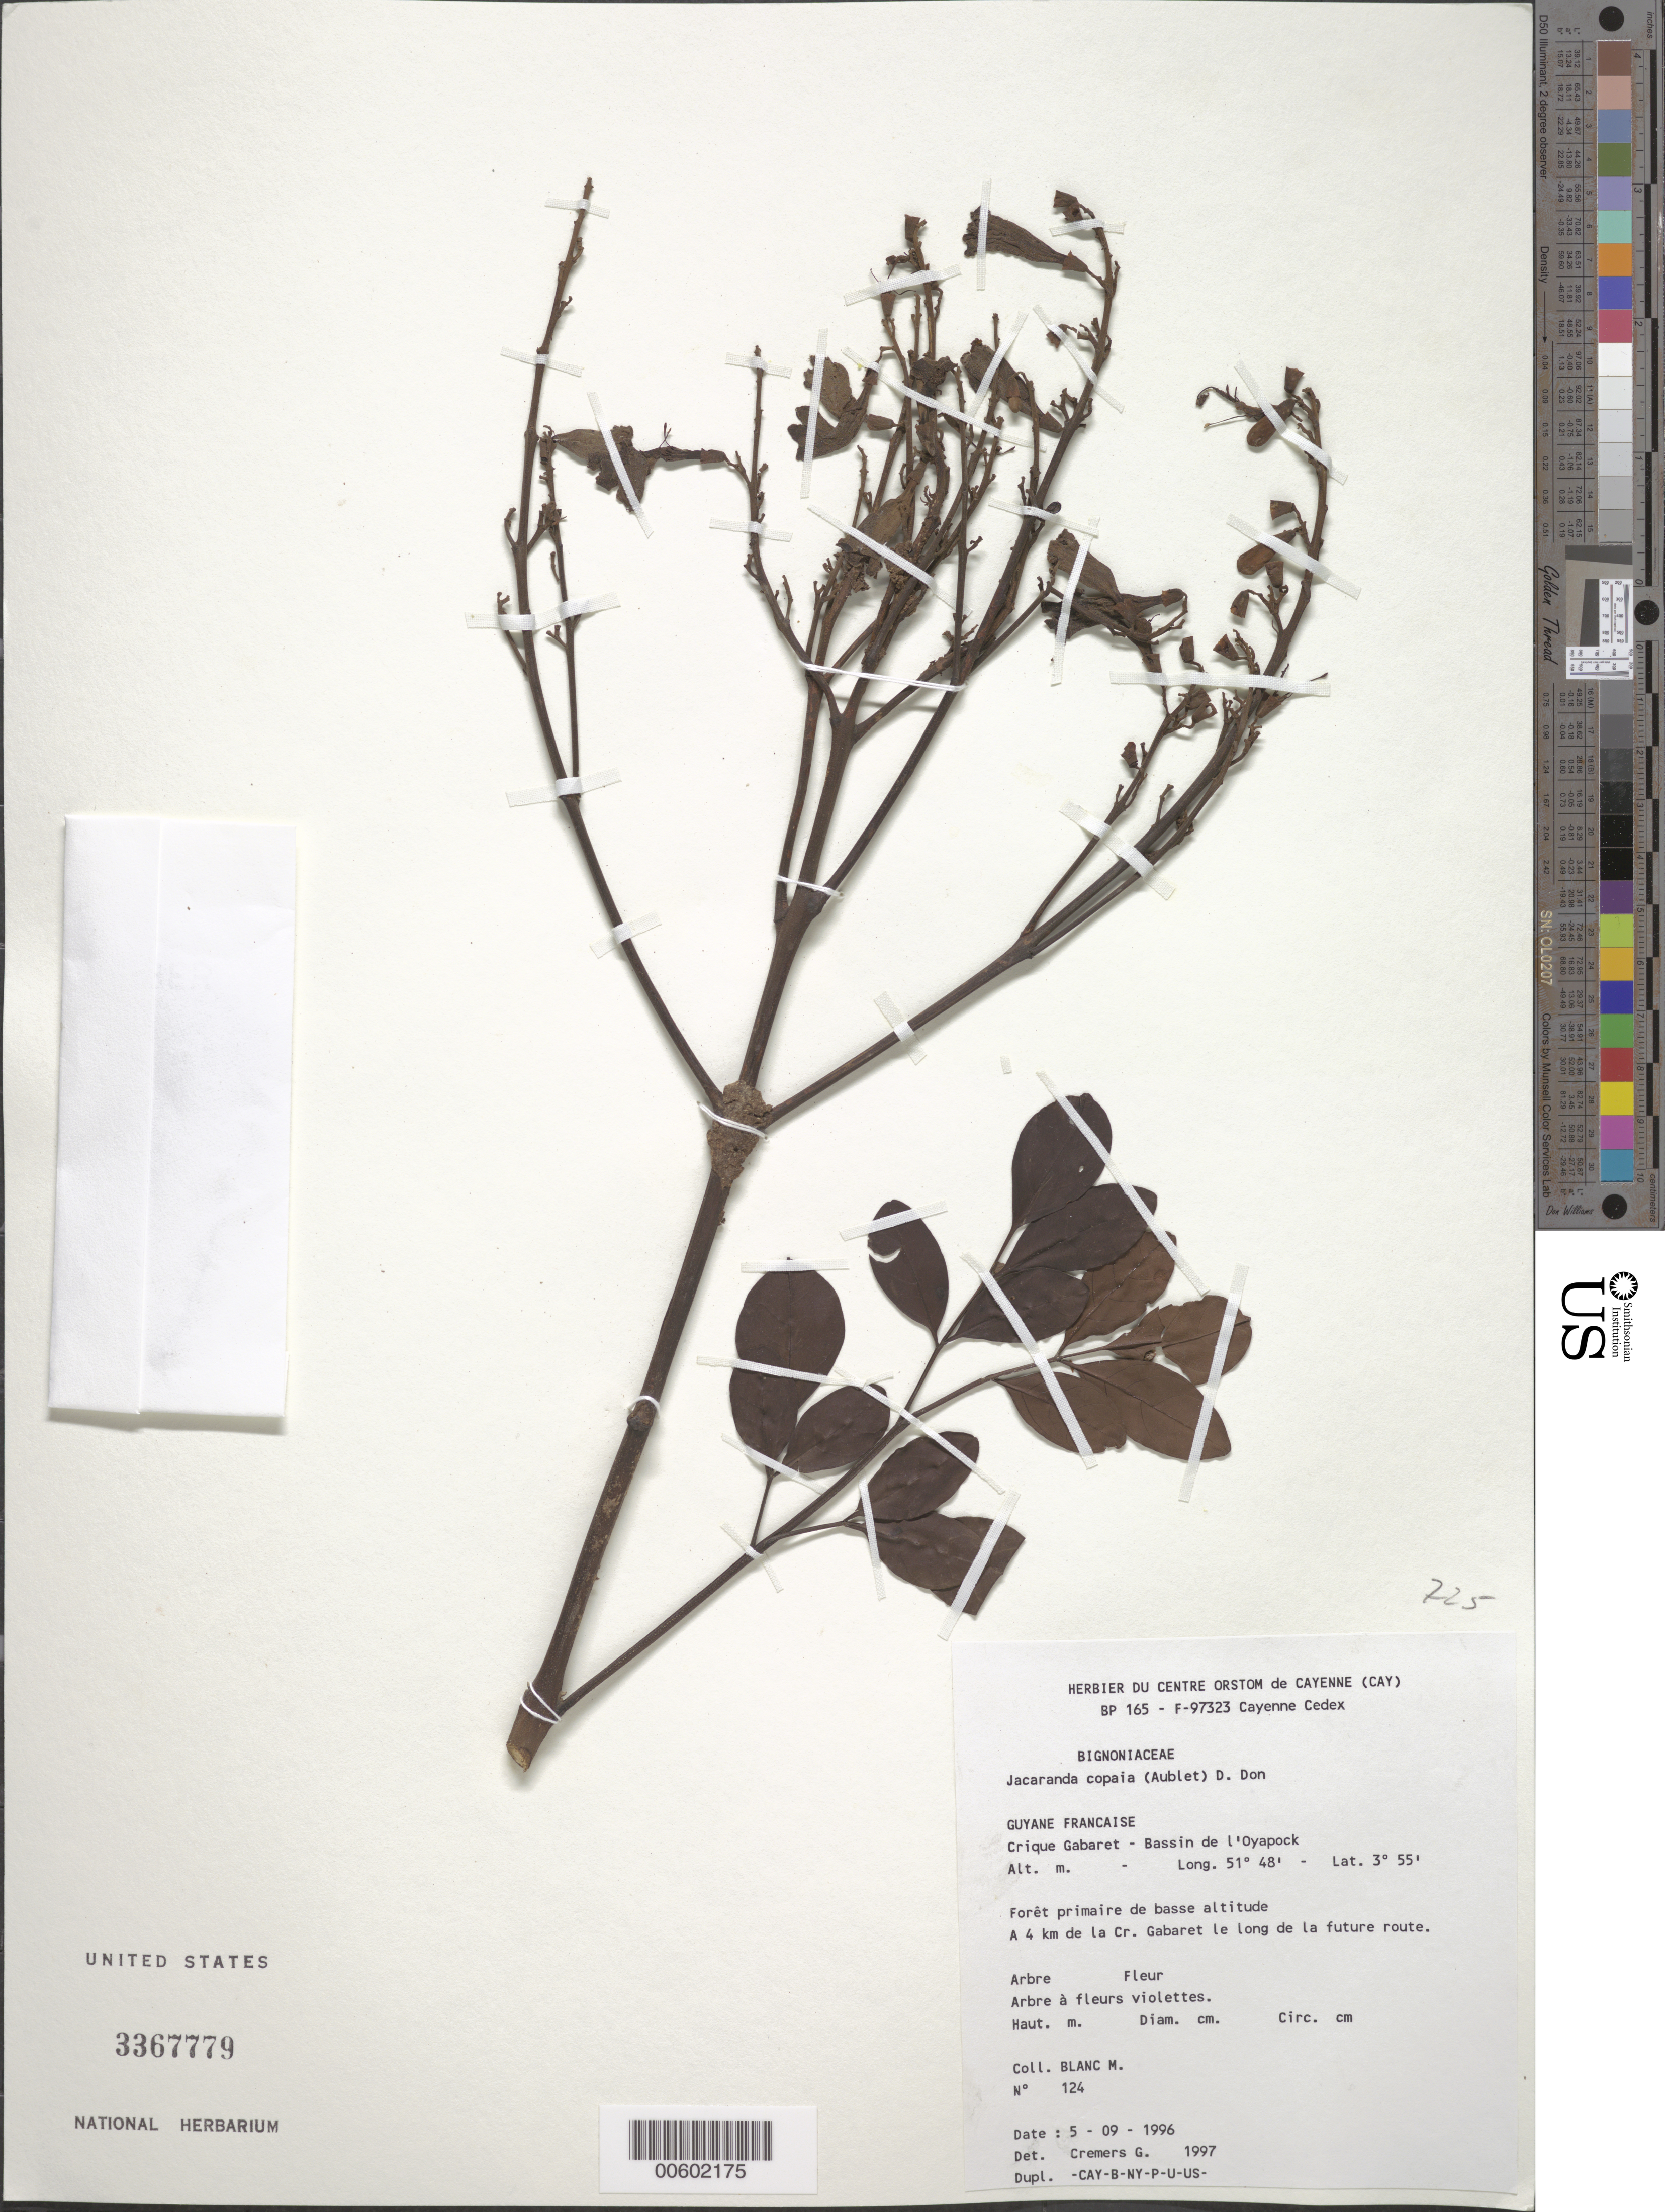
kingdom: Plantae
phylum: Tracheophyta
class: Magnoliopsida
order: Lamiales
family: Bignoniaceae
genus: Jacaranda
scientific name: Jacaranda copaia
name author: (Aubl.) D. Don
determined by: Cremers, Georges A.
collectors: M. Blanc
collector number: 124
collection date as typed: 5-Sep-96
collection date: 1996-09-05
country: French Guiana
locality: Crique Gabaret, Bassin de l'Oyapock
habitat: Low primary forest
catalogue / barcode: US 3367779